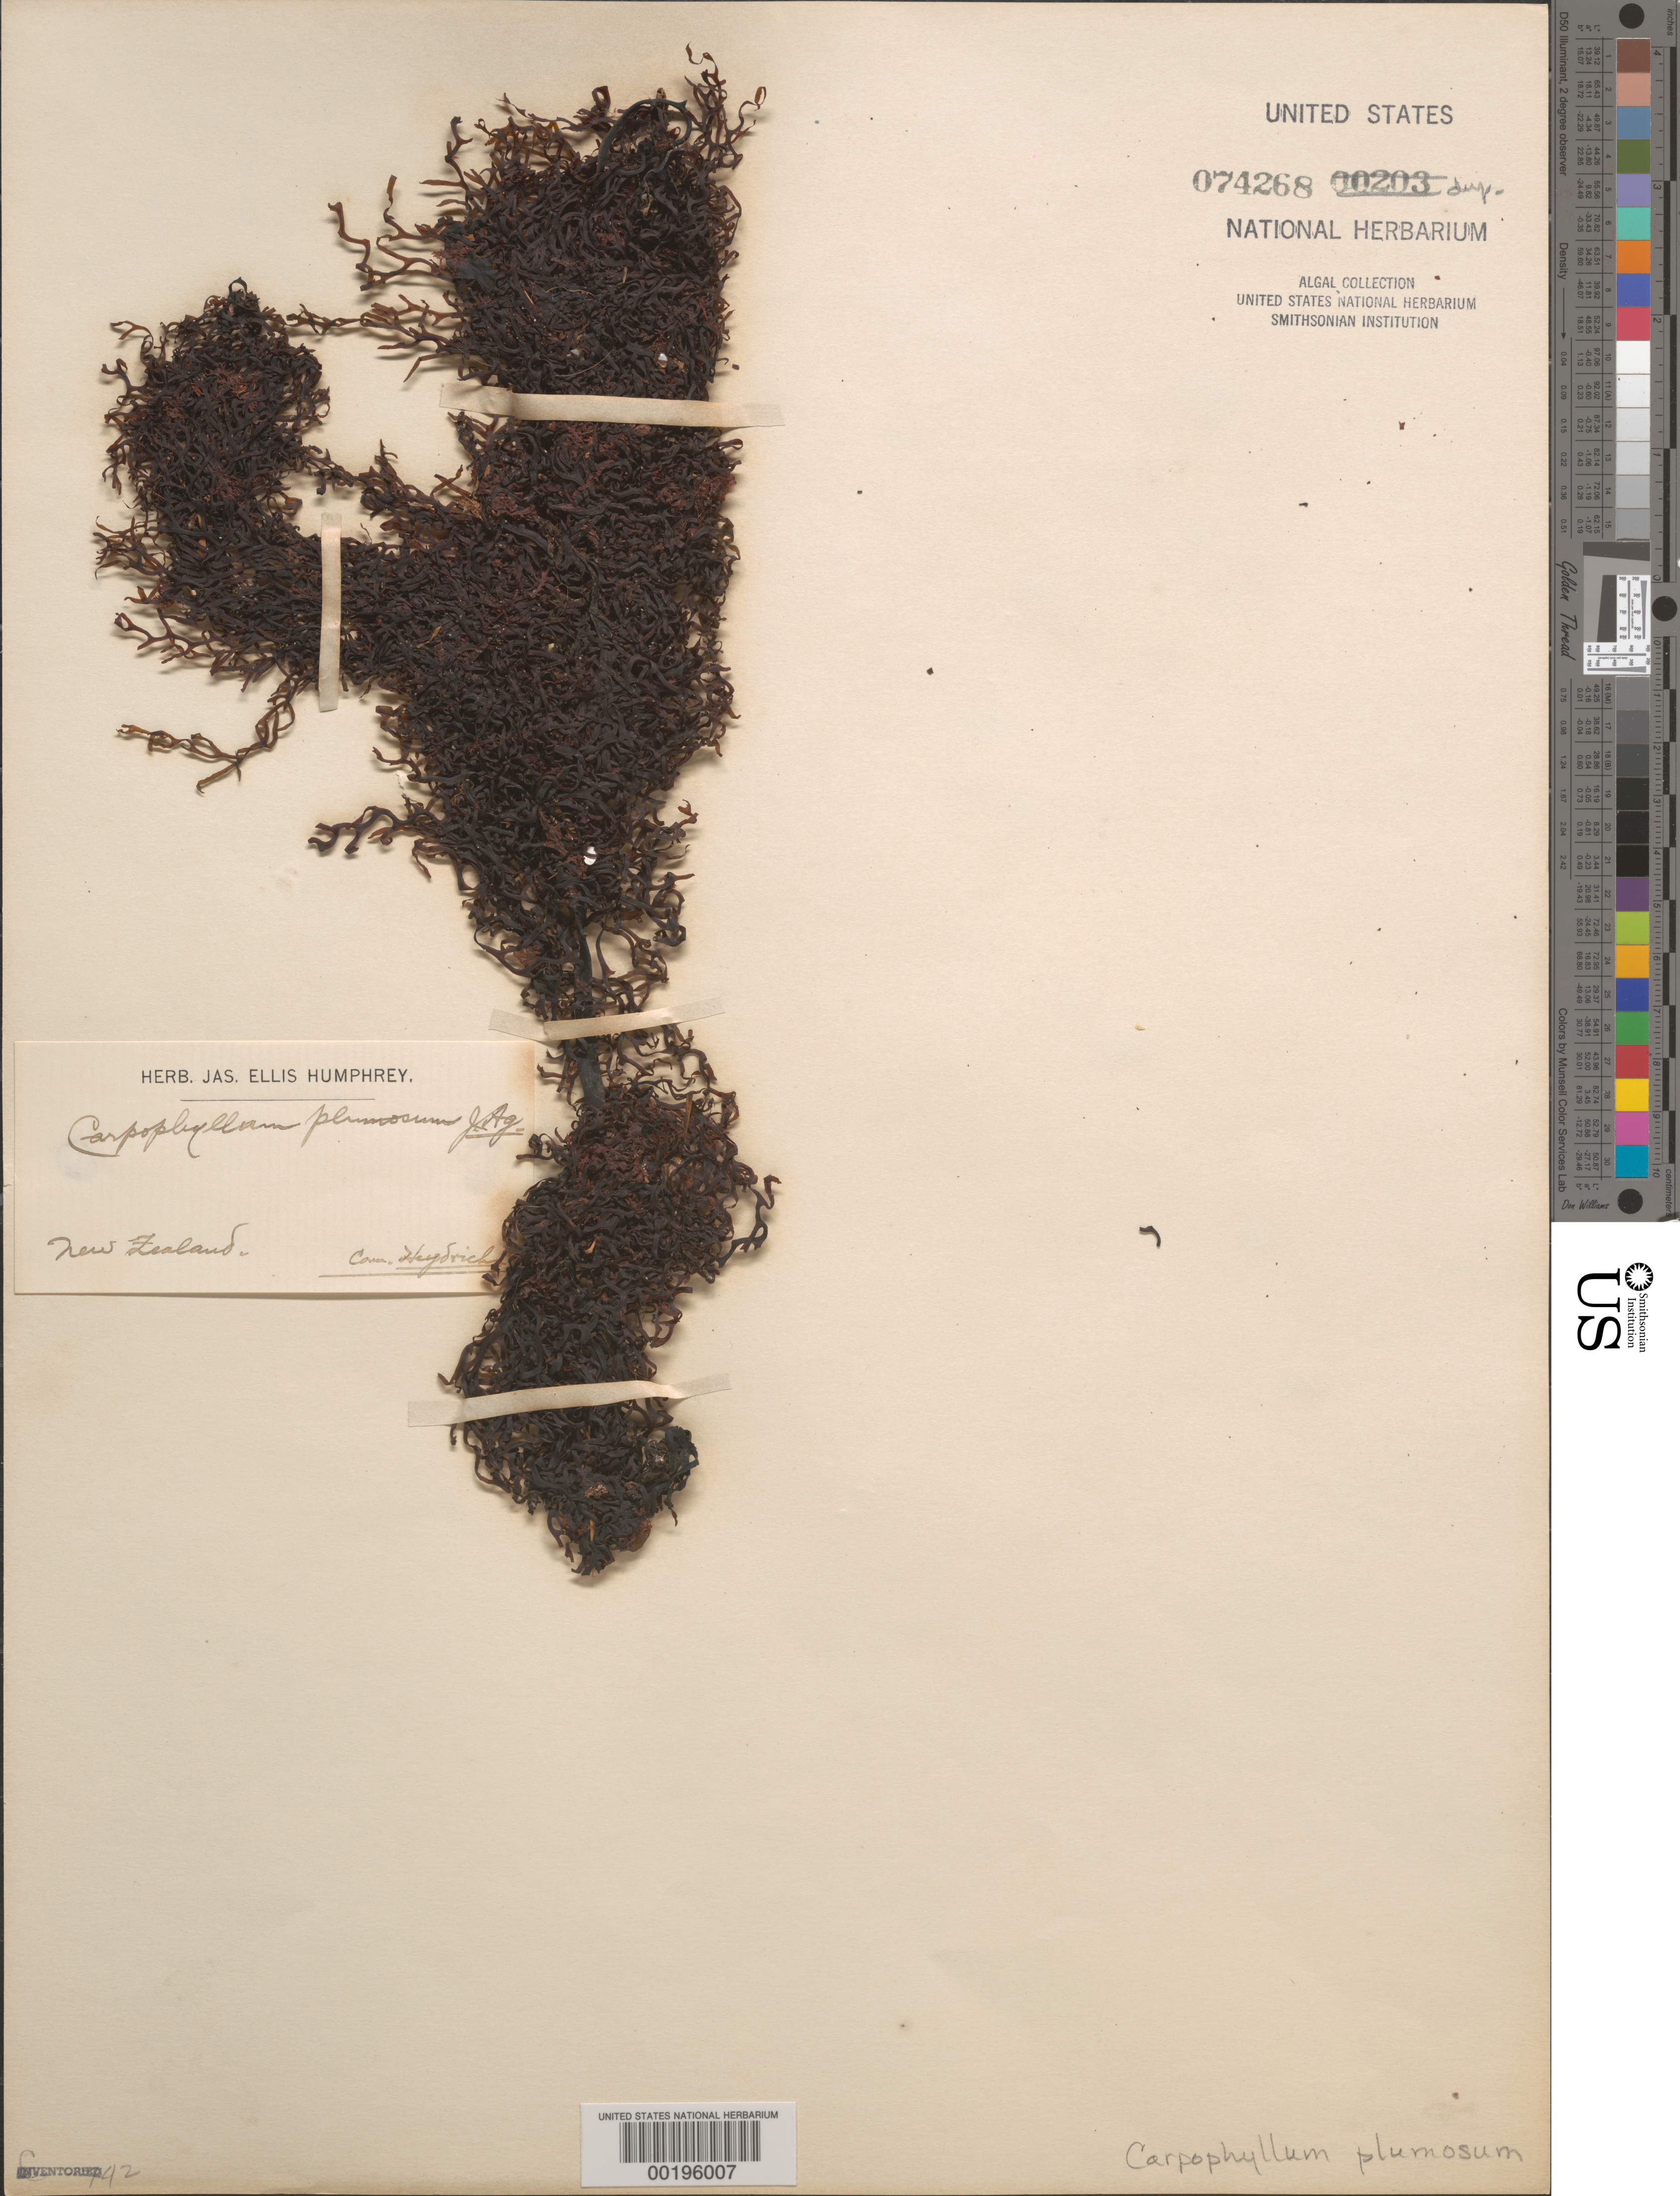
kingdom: Chromista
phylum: Ochrophyta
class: Phaeophyceae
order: Fucales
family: Sargassaceae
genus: Carpophyllum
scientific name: Carpophyllum plumosum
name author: (A. Rich.) J. Agardh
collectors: F. Heydrich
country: New Zealand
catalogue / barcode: US 74268